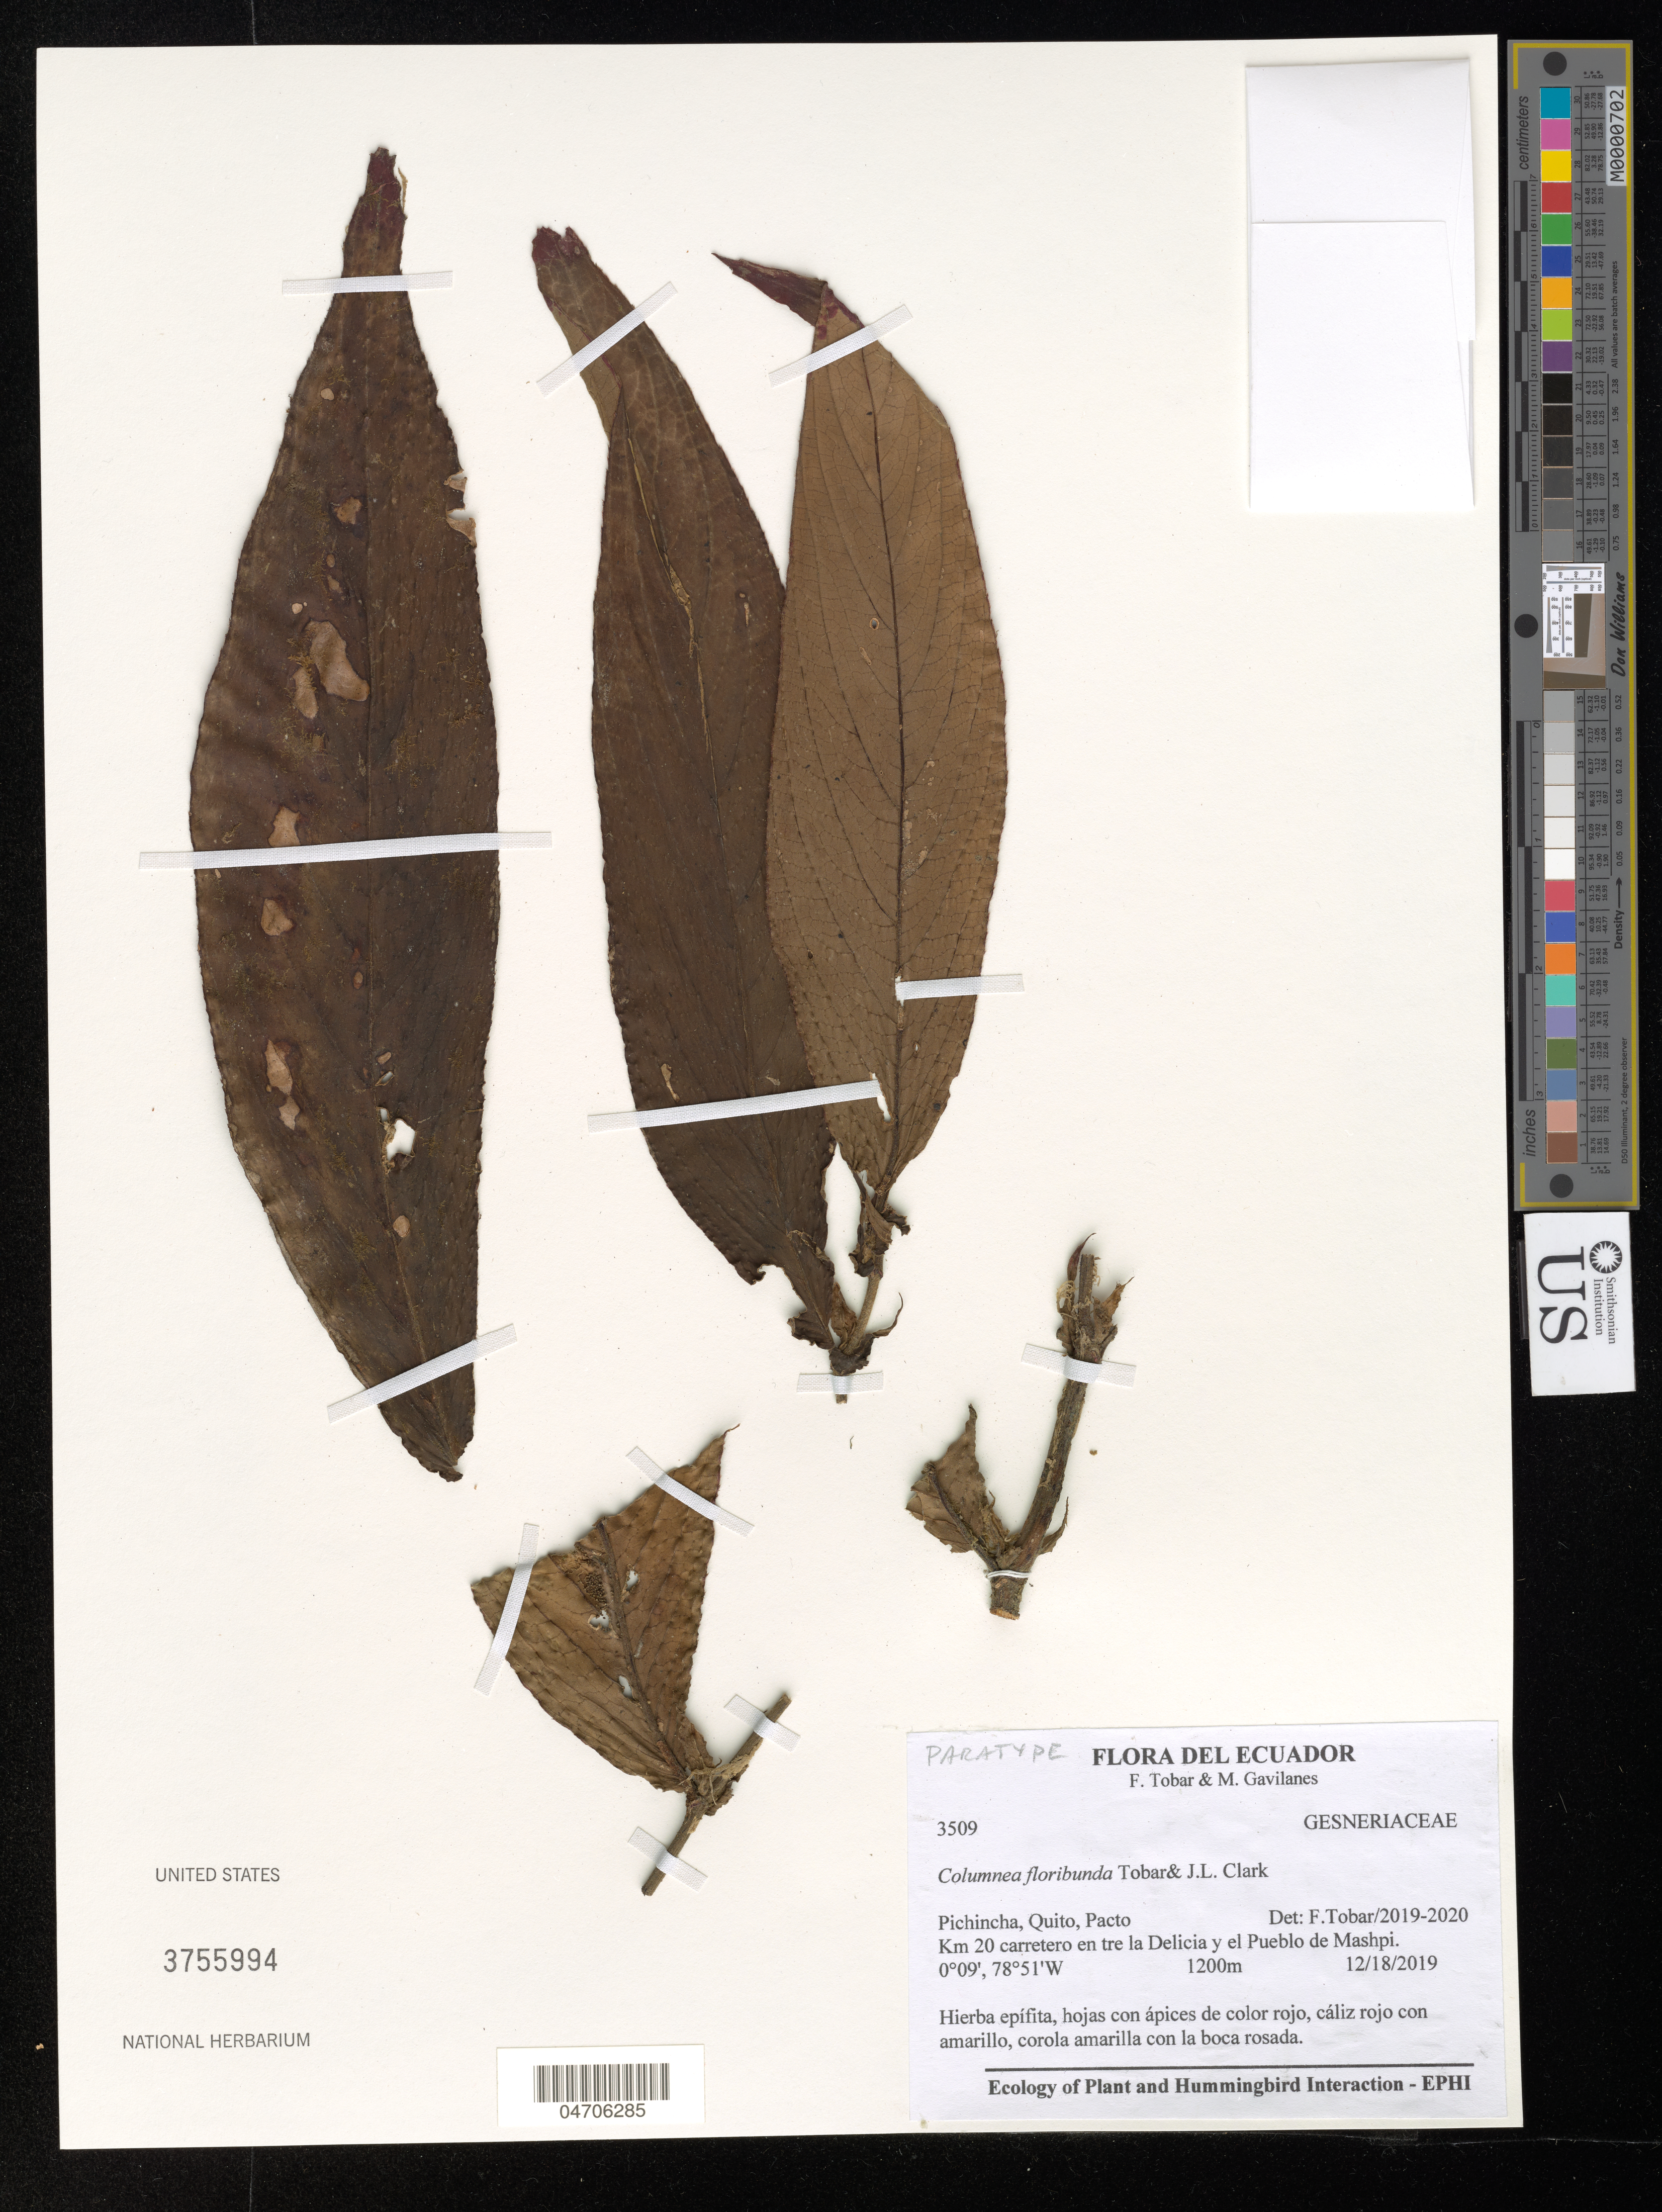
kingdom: Plantae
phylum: Tracheophyta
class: Magnoliopsida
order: Lamiales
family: Gesneriaceae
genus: Columnea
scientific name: Columnea floribunda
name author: Tobar & J.L. Clark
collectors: F. Tobar & M. Gavilanes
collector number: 3509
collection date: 2019-12-18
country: Ecuador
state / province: Pichincha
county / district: Quito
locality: Paco. Km 20 carretero en tre la Delicia y el Pueblo de Mashpi.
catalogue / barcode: US 3755994